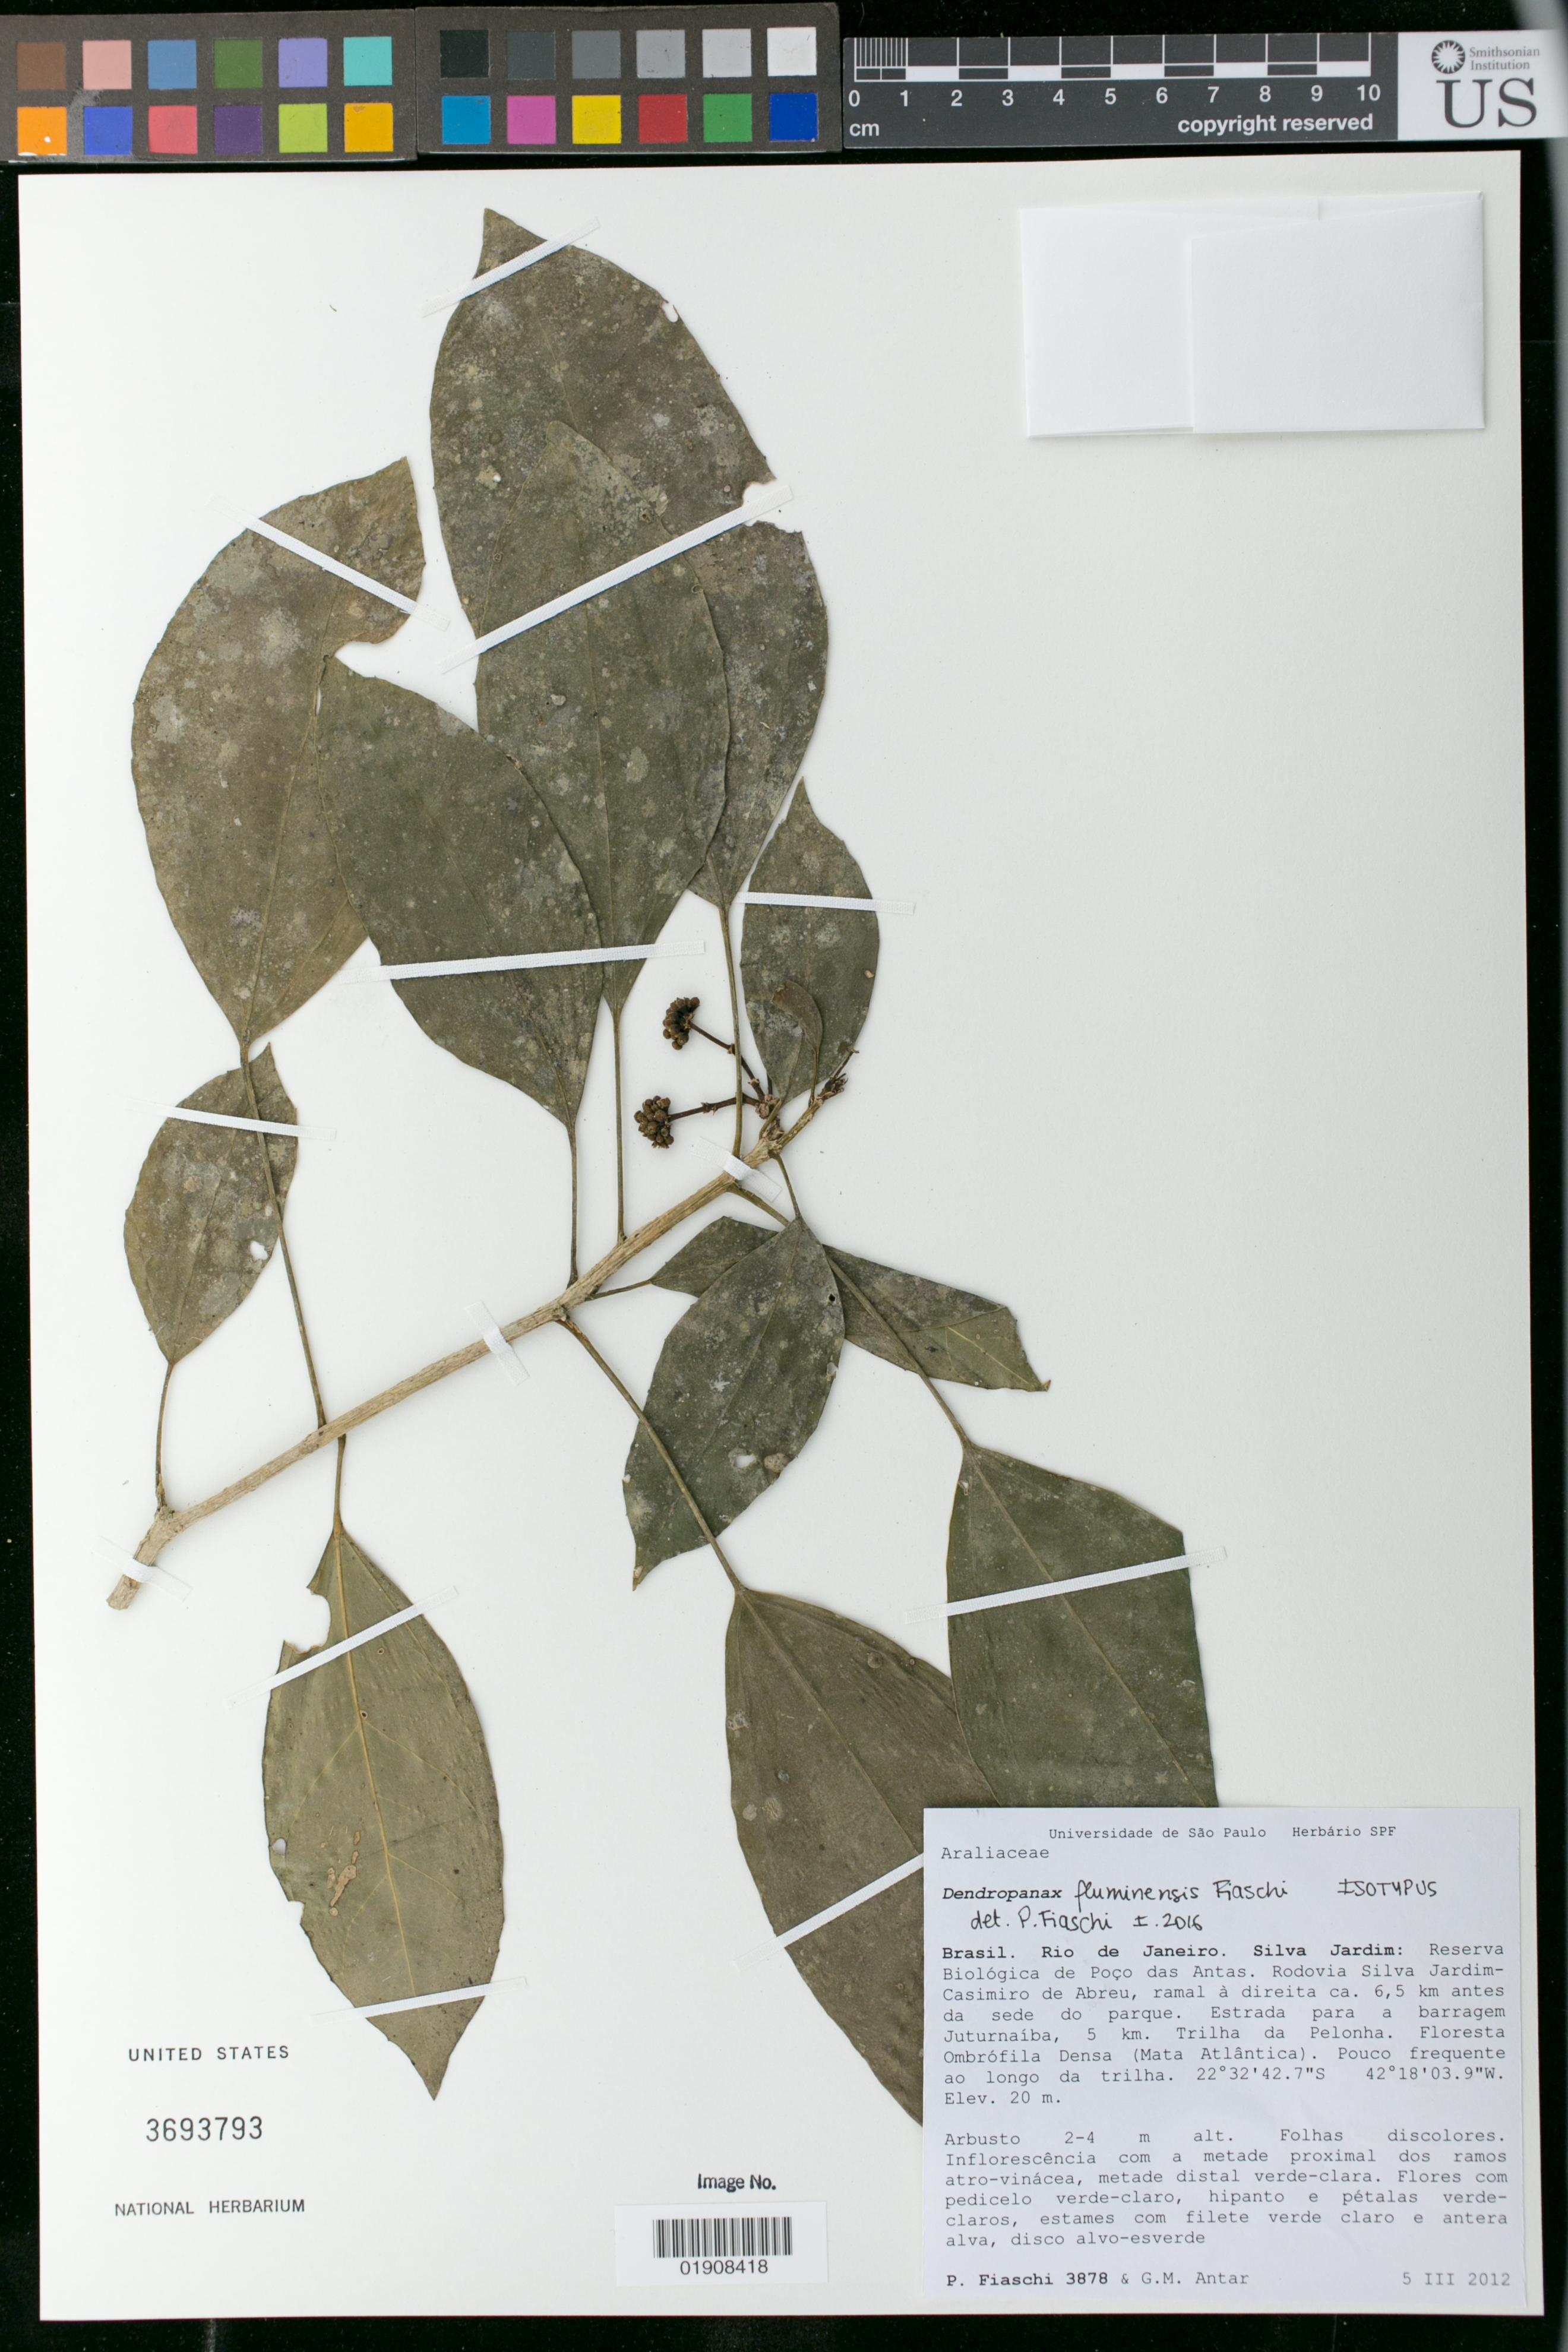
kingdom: Plantae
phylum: Tracheophyta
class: Magnoliopsida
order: Apiales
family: Araliaceae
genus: Dendropanax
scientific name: Dendropanax fluminensis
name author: Fiaschi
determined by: Fiaschi, P.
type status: Isotype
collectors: P. Fiaschi & G. M. Antar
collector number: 3878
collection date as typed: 3 III 2012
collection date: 2012-03-05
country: Brazil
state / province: Rio de Janeiro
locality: Silva Jardim, Reserva Biologica de Poco das Antas. Rodovia Silva Jardim-Casimiro de Abreu, ramal a direita ca. 6.5 km antes da sede do parque. Estrada para a barragem Juturnaiba, 5 km. Trilha da Pelonha.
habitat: Floresta Ombrofila Densa (Mata Atlantica). Pouco frequente ao longo da trilha.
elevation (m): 20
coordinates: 22 32 42.7 S, 42 18 03.9 W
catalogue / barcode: US 3693793